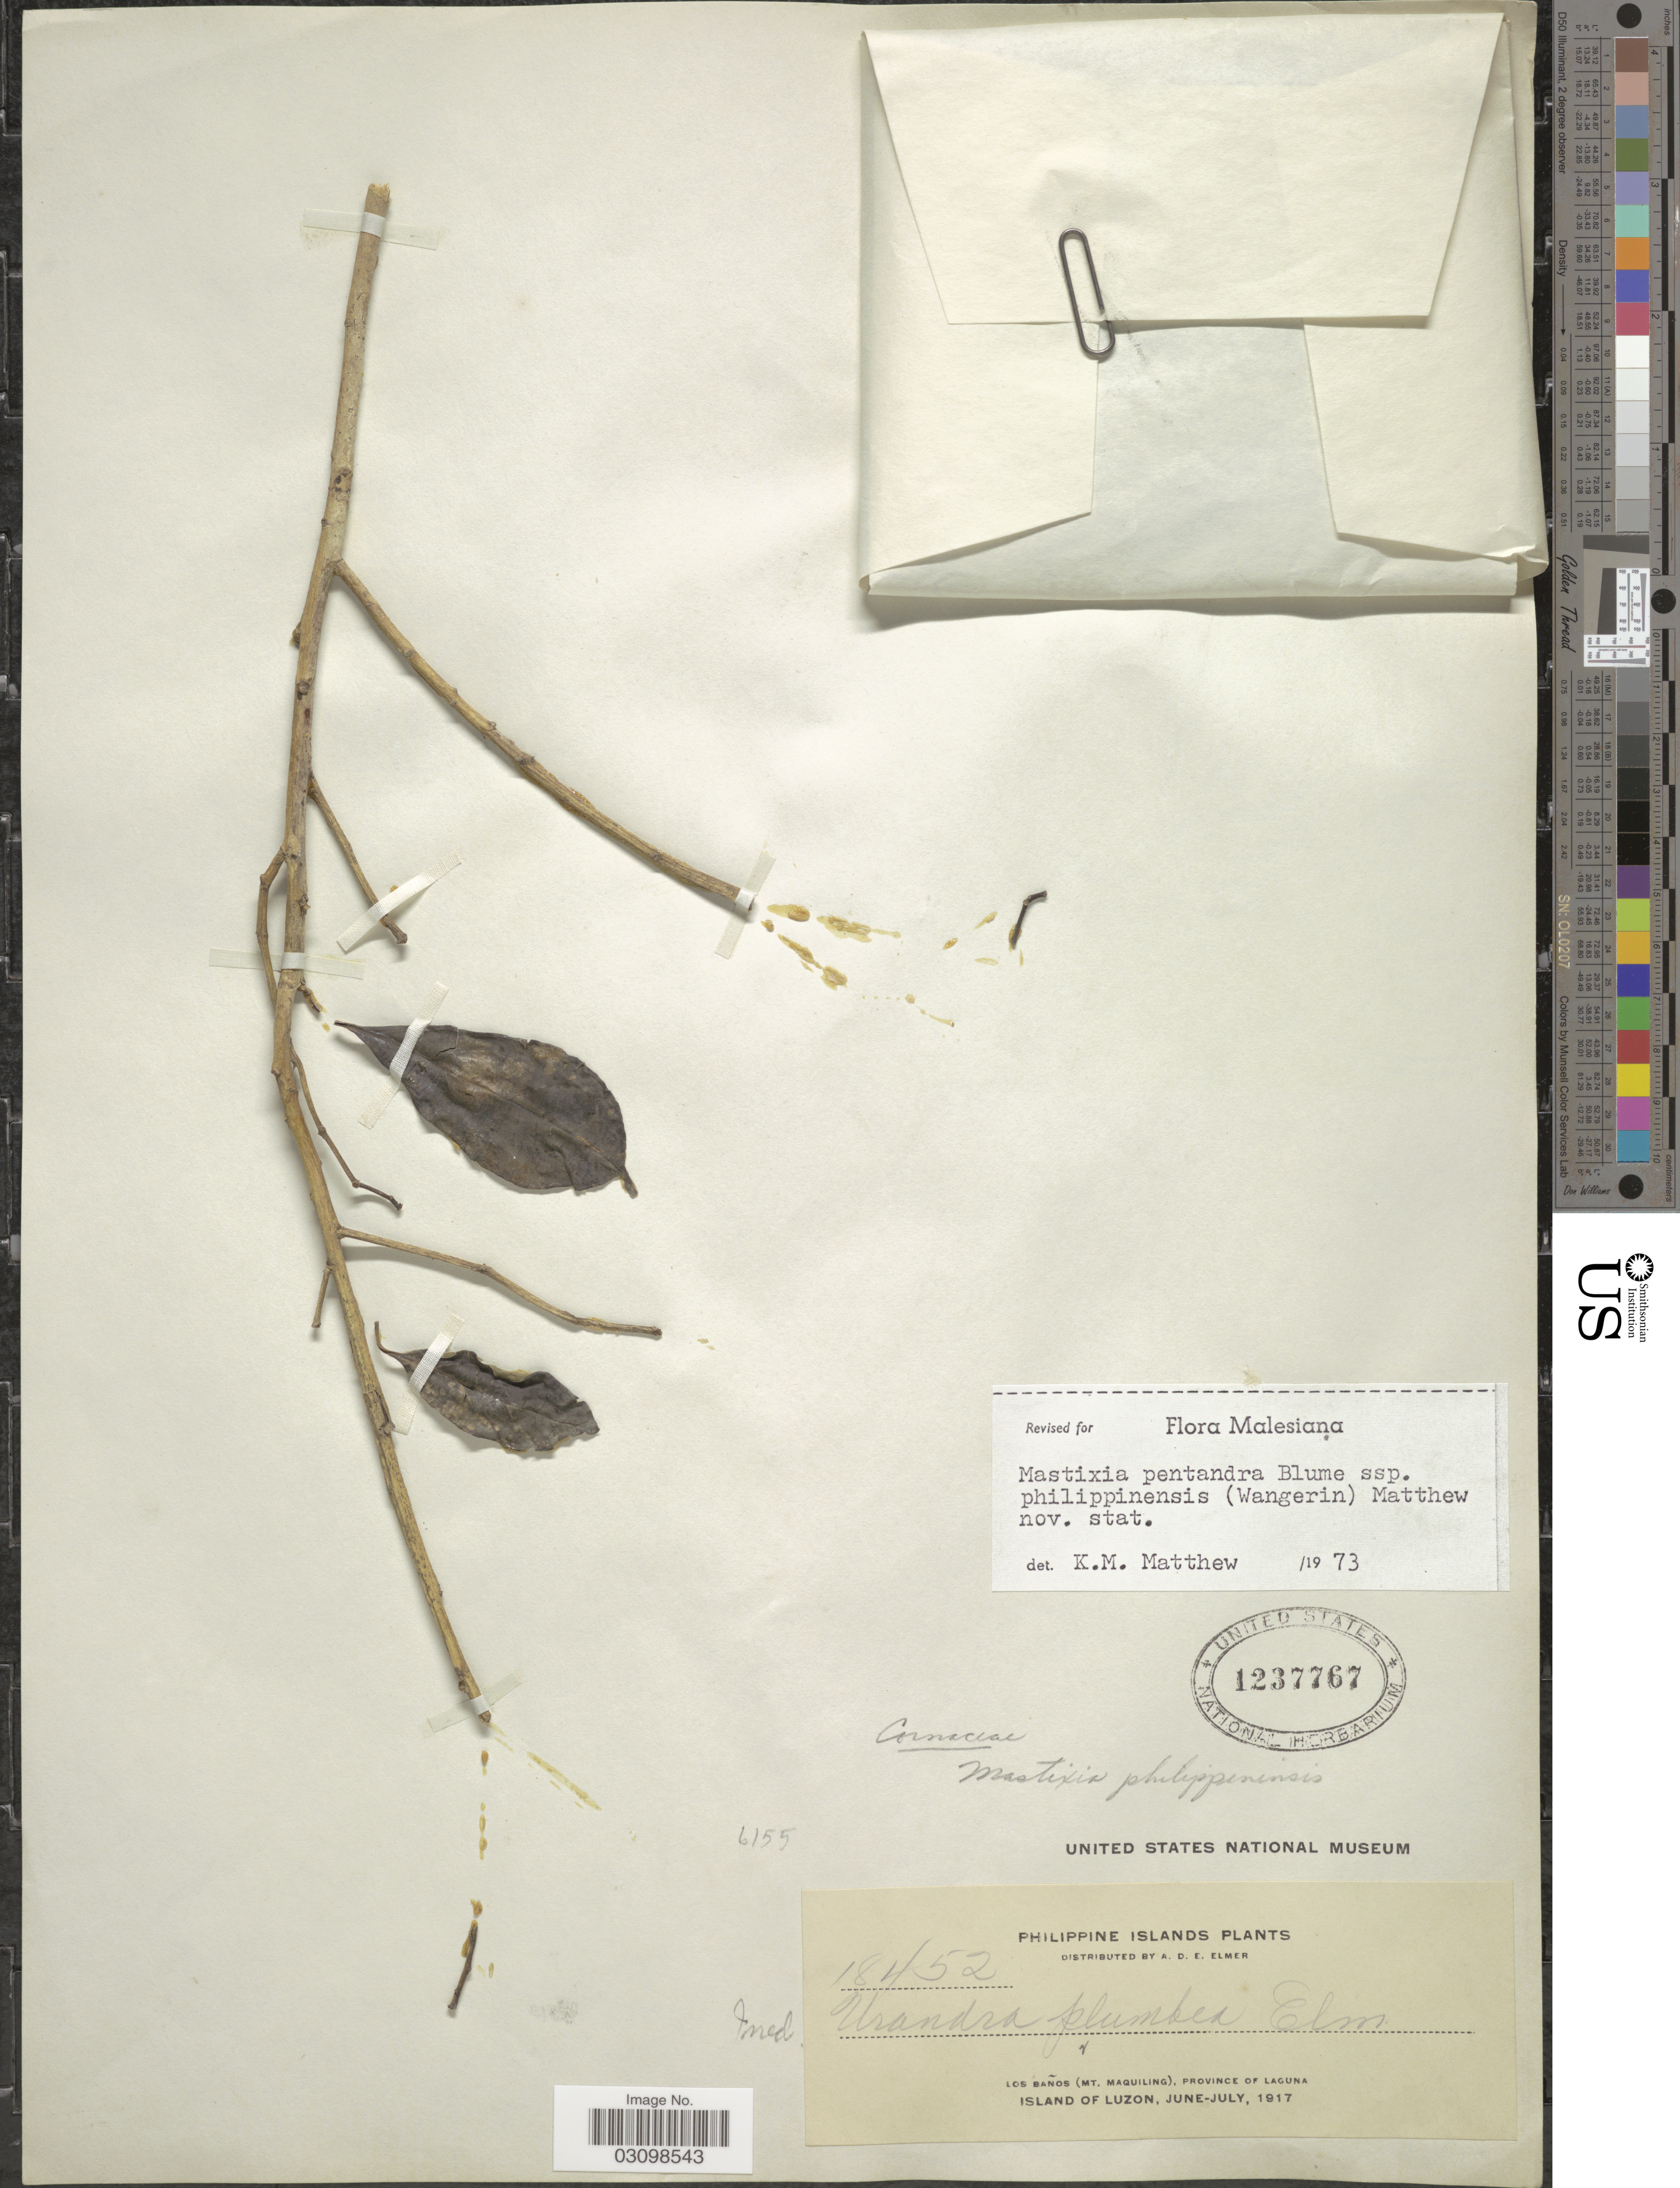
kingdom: Plantae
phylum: Tracheophyta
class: Magnoliopsida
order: Cornales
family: Nyssaceae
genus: Mastixia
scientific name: Mastixia pentandra subsp. philippinensis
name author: Wangerin & K.M. Matthew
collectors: A. D. E. Elmer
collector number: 18452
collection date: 1917-06/1917-07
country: Philippines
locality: Philippine Islands, Los Baños (Mt. Maquiling), Province of Laguna, Island of Luzon.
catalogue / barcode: US 1237767